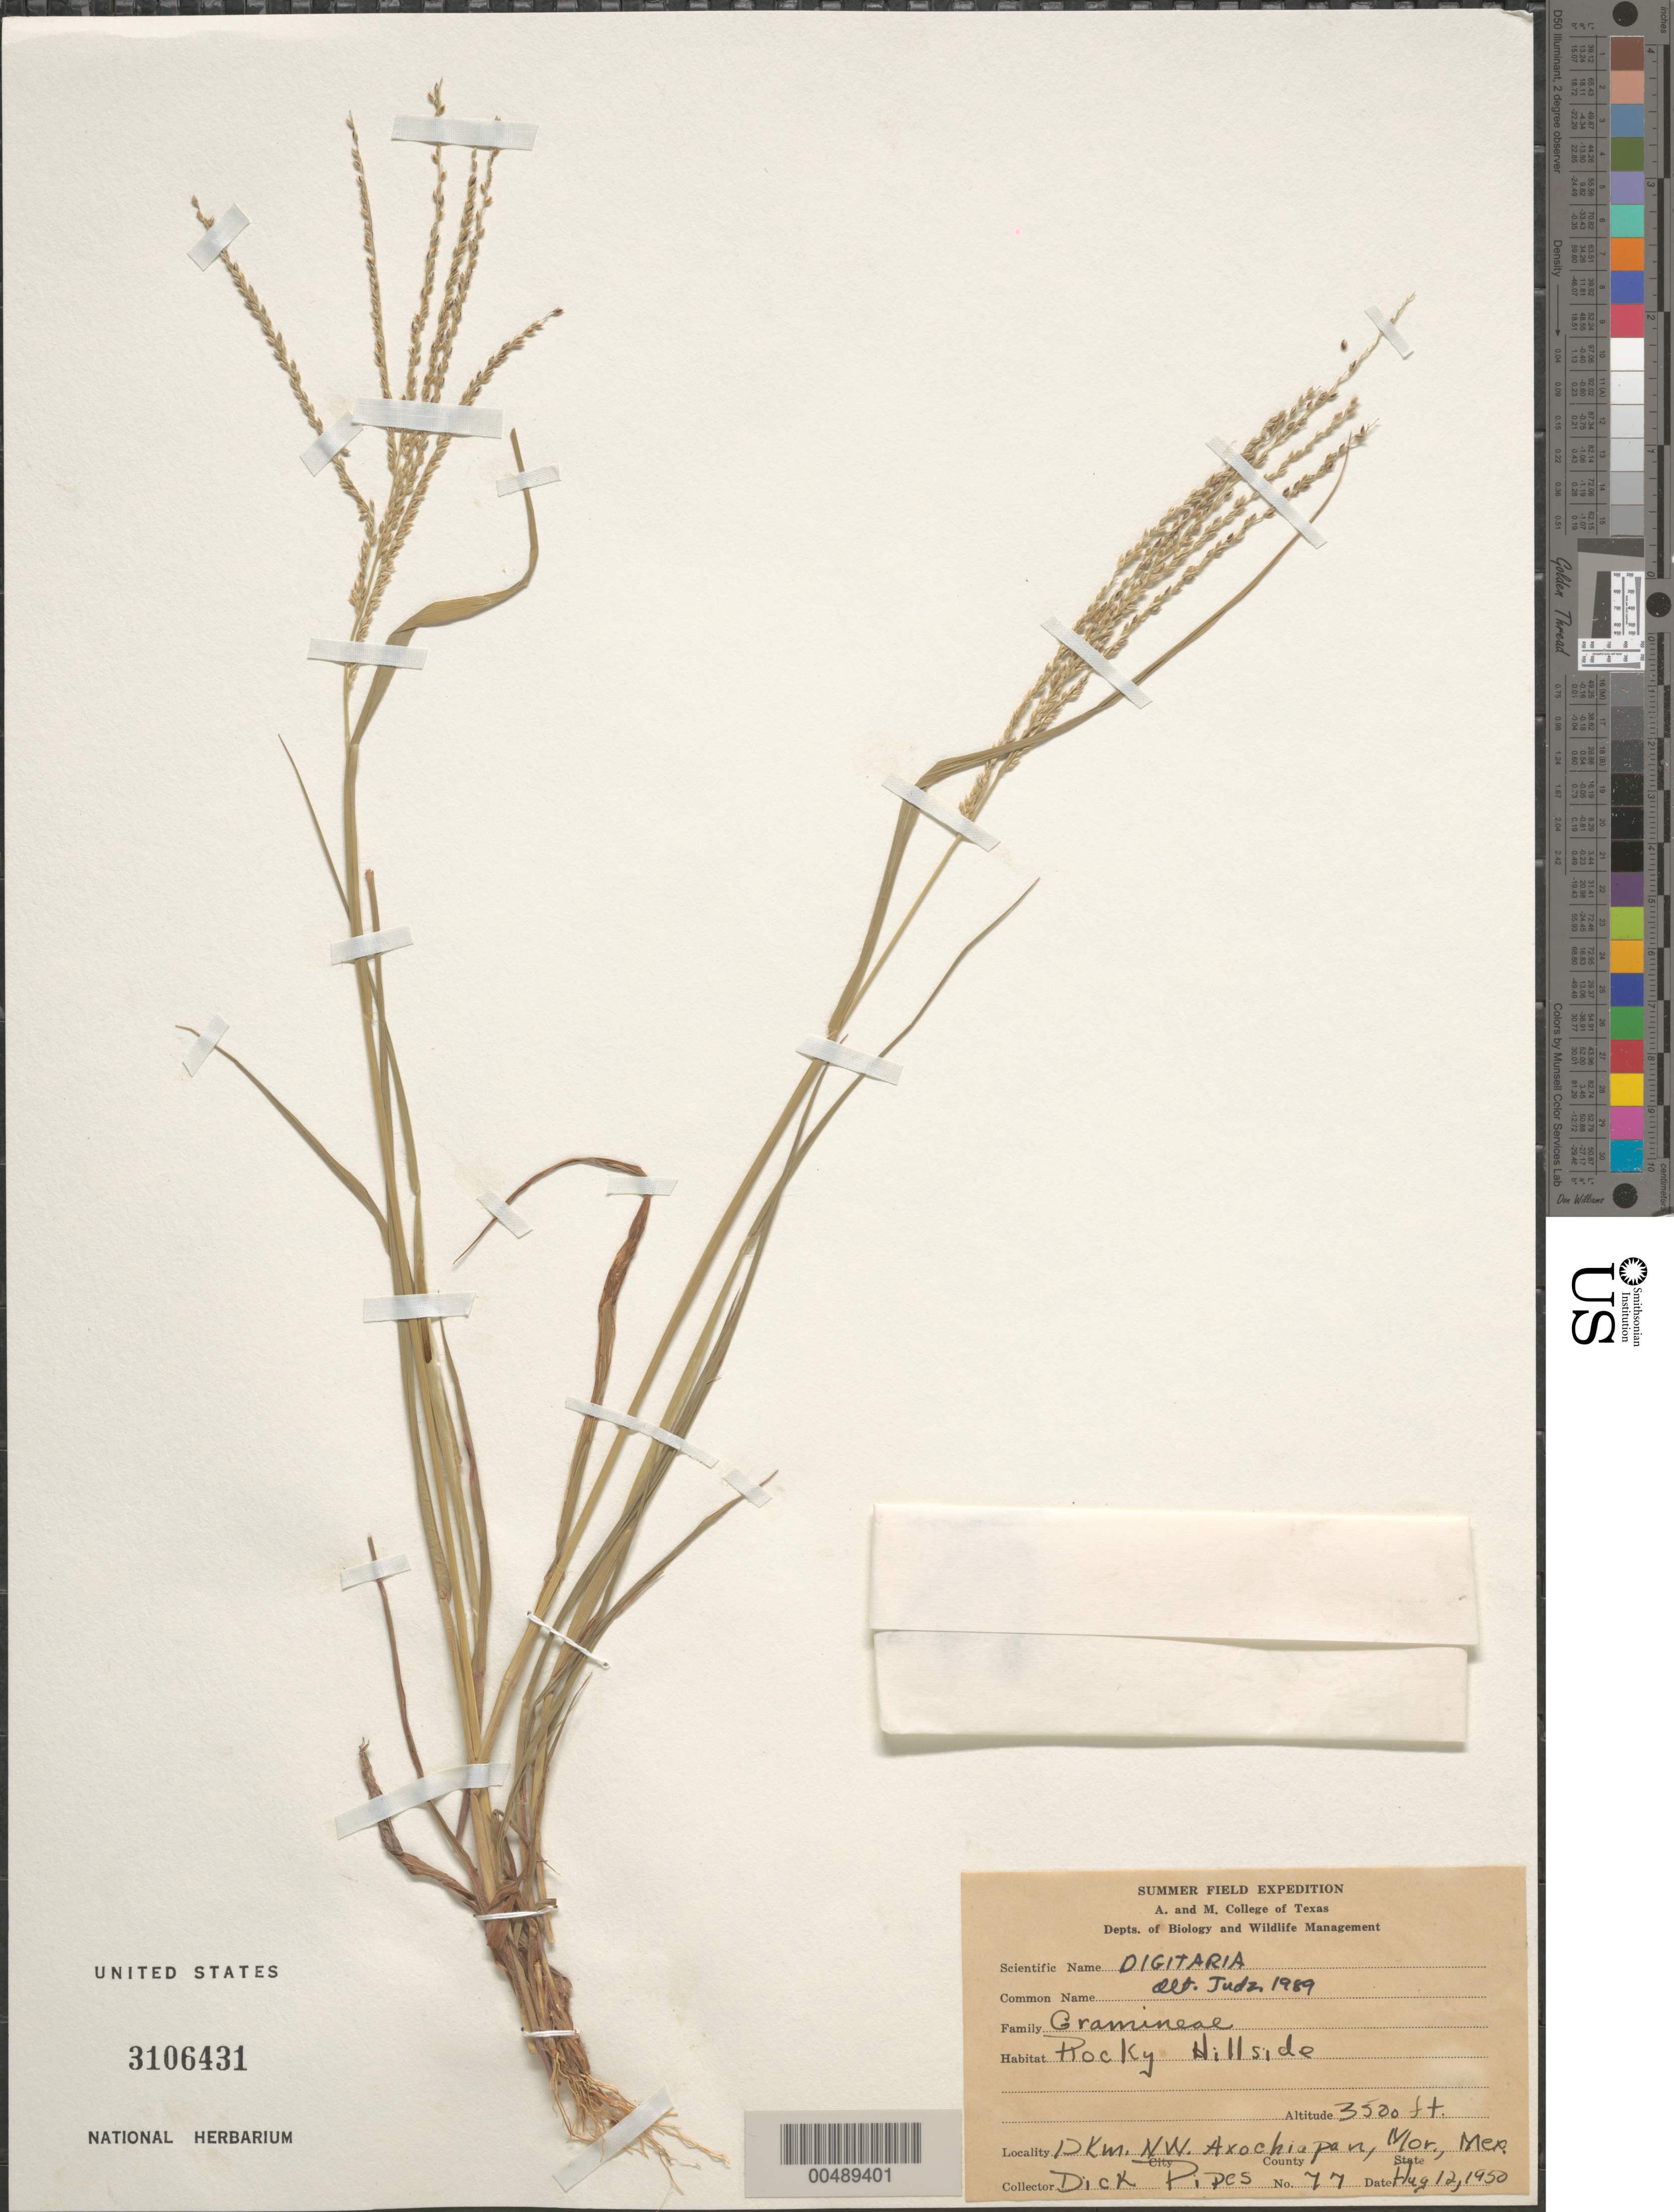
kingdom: Plantae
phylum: Tracheophyta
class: Liliopsida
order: Poales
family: Poaceae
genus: Digitaria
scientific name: Digitaria sp.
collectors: D. Pipes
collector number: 77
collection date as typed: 12 Aug 1950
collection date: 1950-08-12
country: Mexico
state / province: Morelos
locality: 12 km NW Axochiapan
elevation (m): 1067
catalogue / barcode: US 3106431